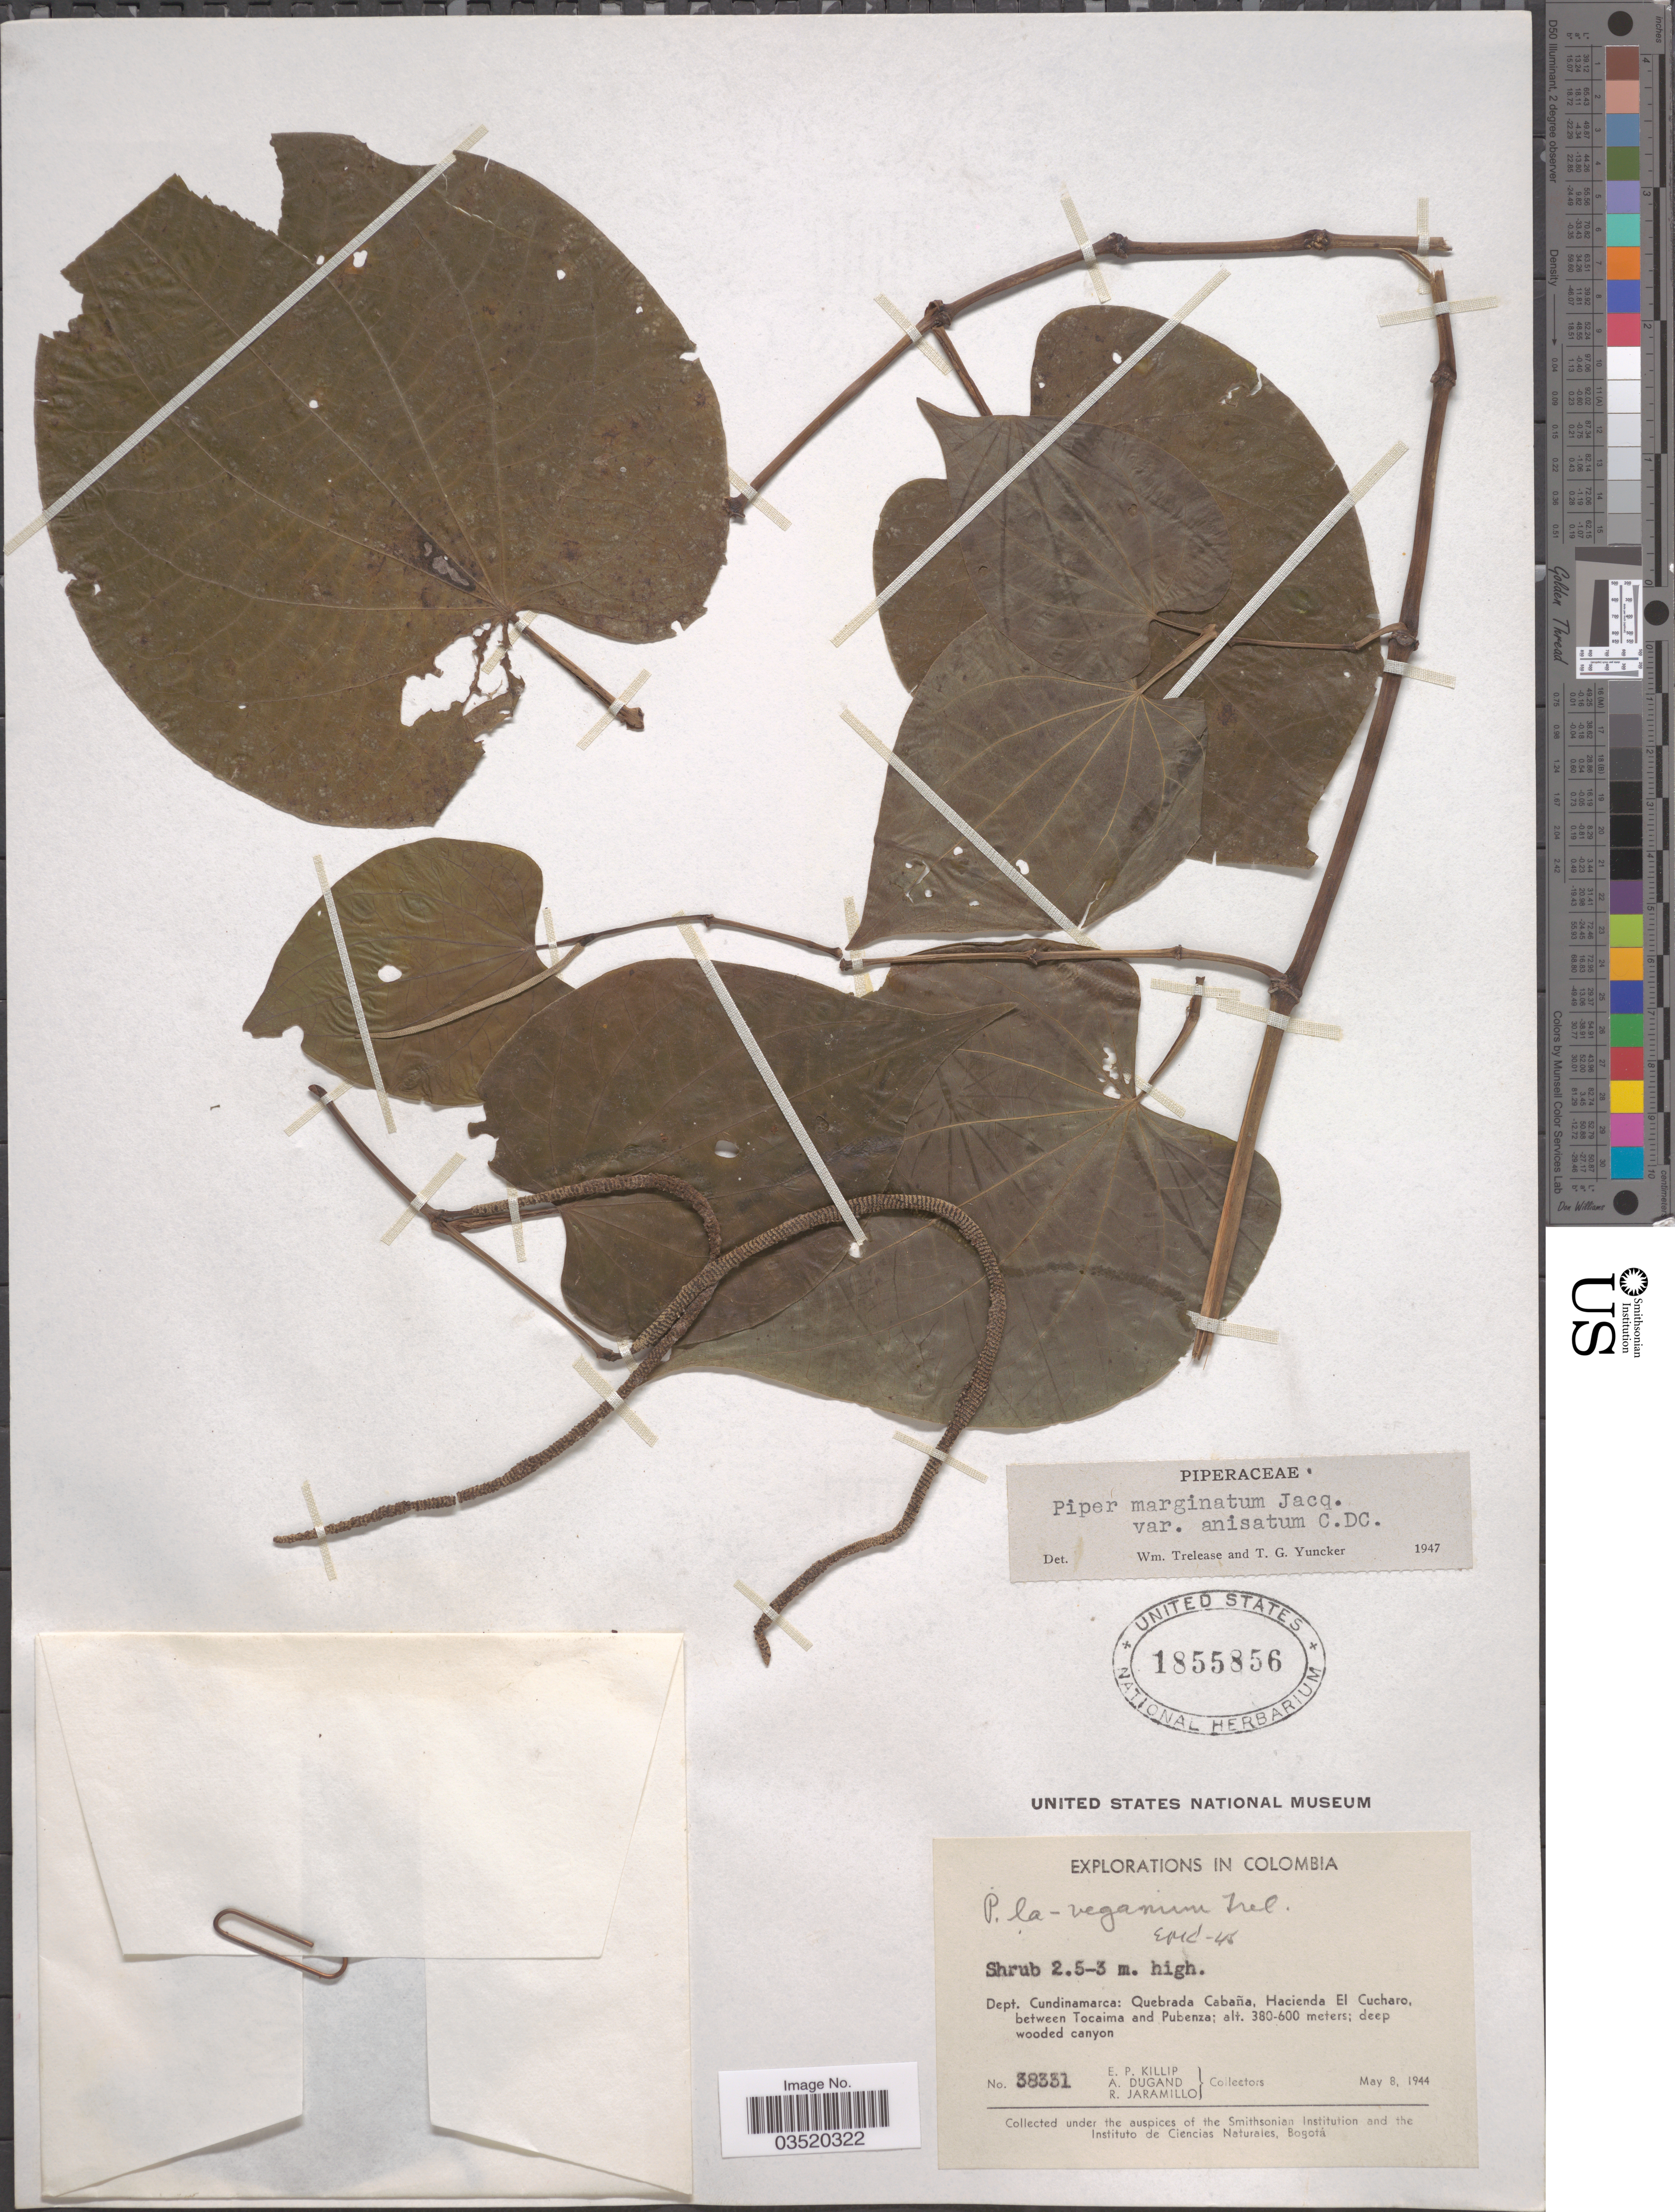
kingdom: Plantae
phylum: Tracheophyta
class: Magnoliopsida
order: Piperales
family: Piperaceae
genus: Piper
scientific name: Piper marginatum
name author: Jacq.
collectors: E. P. Killip, A. Dugand & R. Jaramillo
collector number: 38331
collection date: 1944-05-08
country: Colombia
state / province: Cundinamarca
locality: Dept. Cundinamarca: Quebrada Cabaña, Hacienda El Cucharo, between Tocaima and Pubenza.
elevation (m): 380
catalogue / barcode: US 1855856